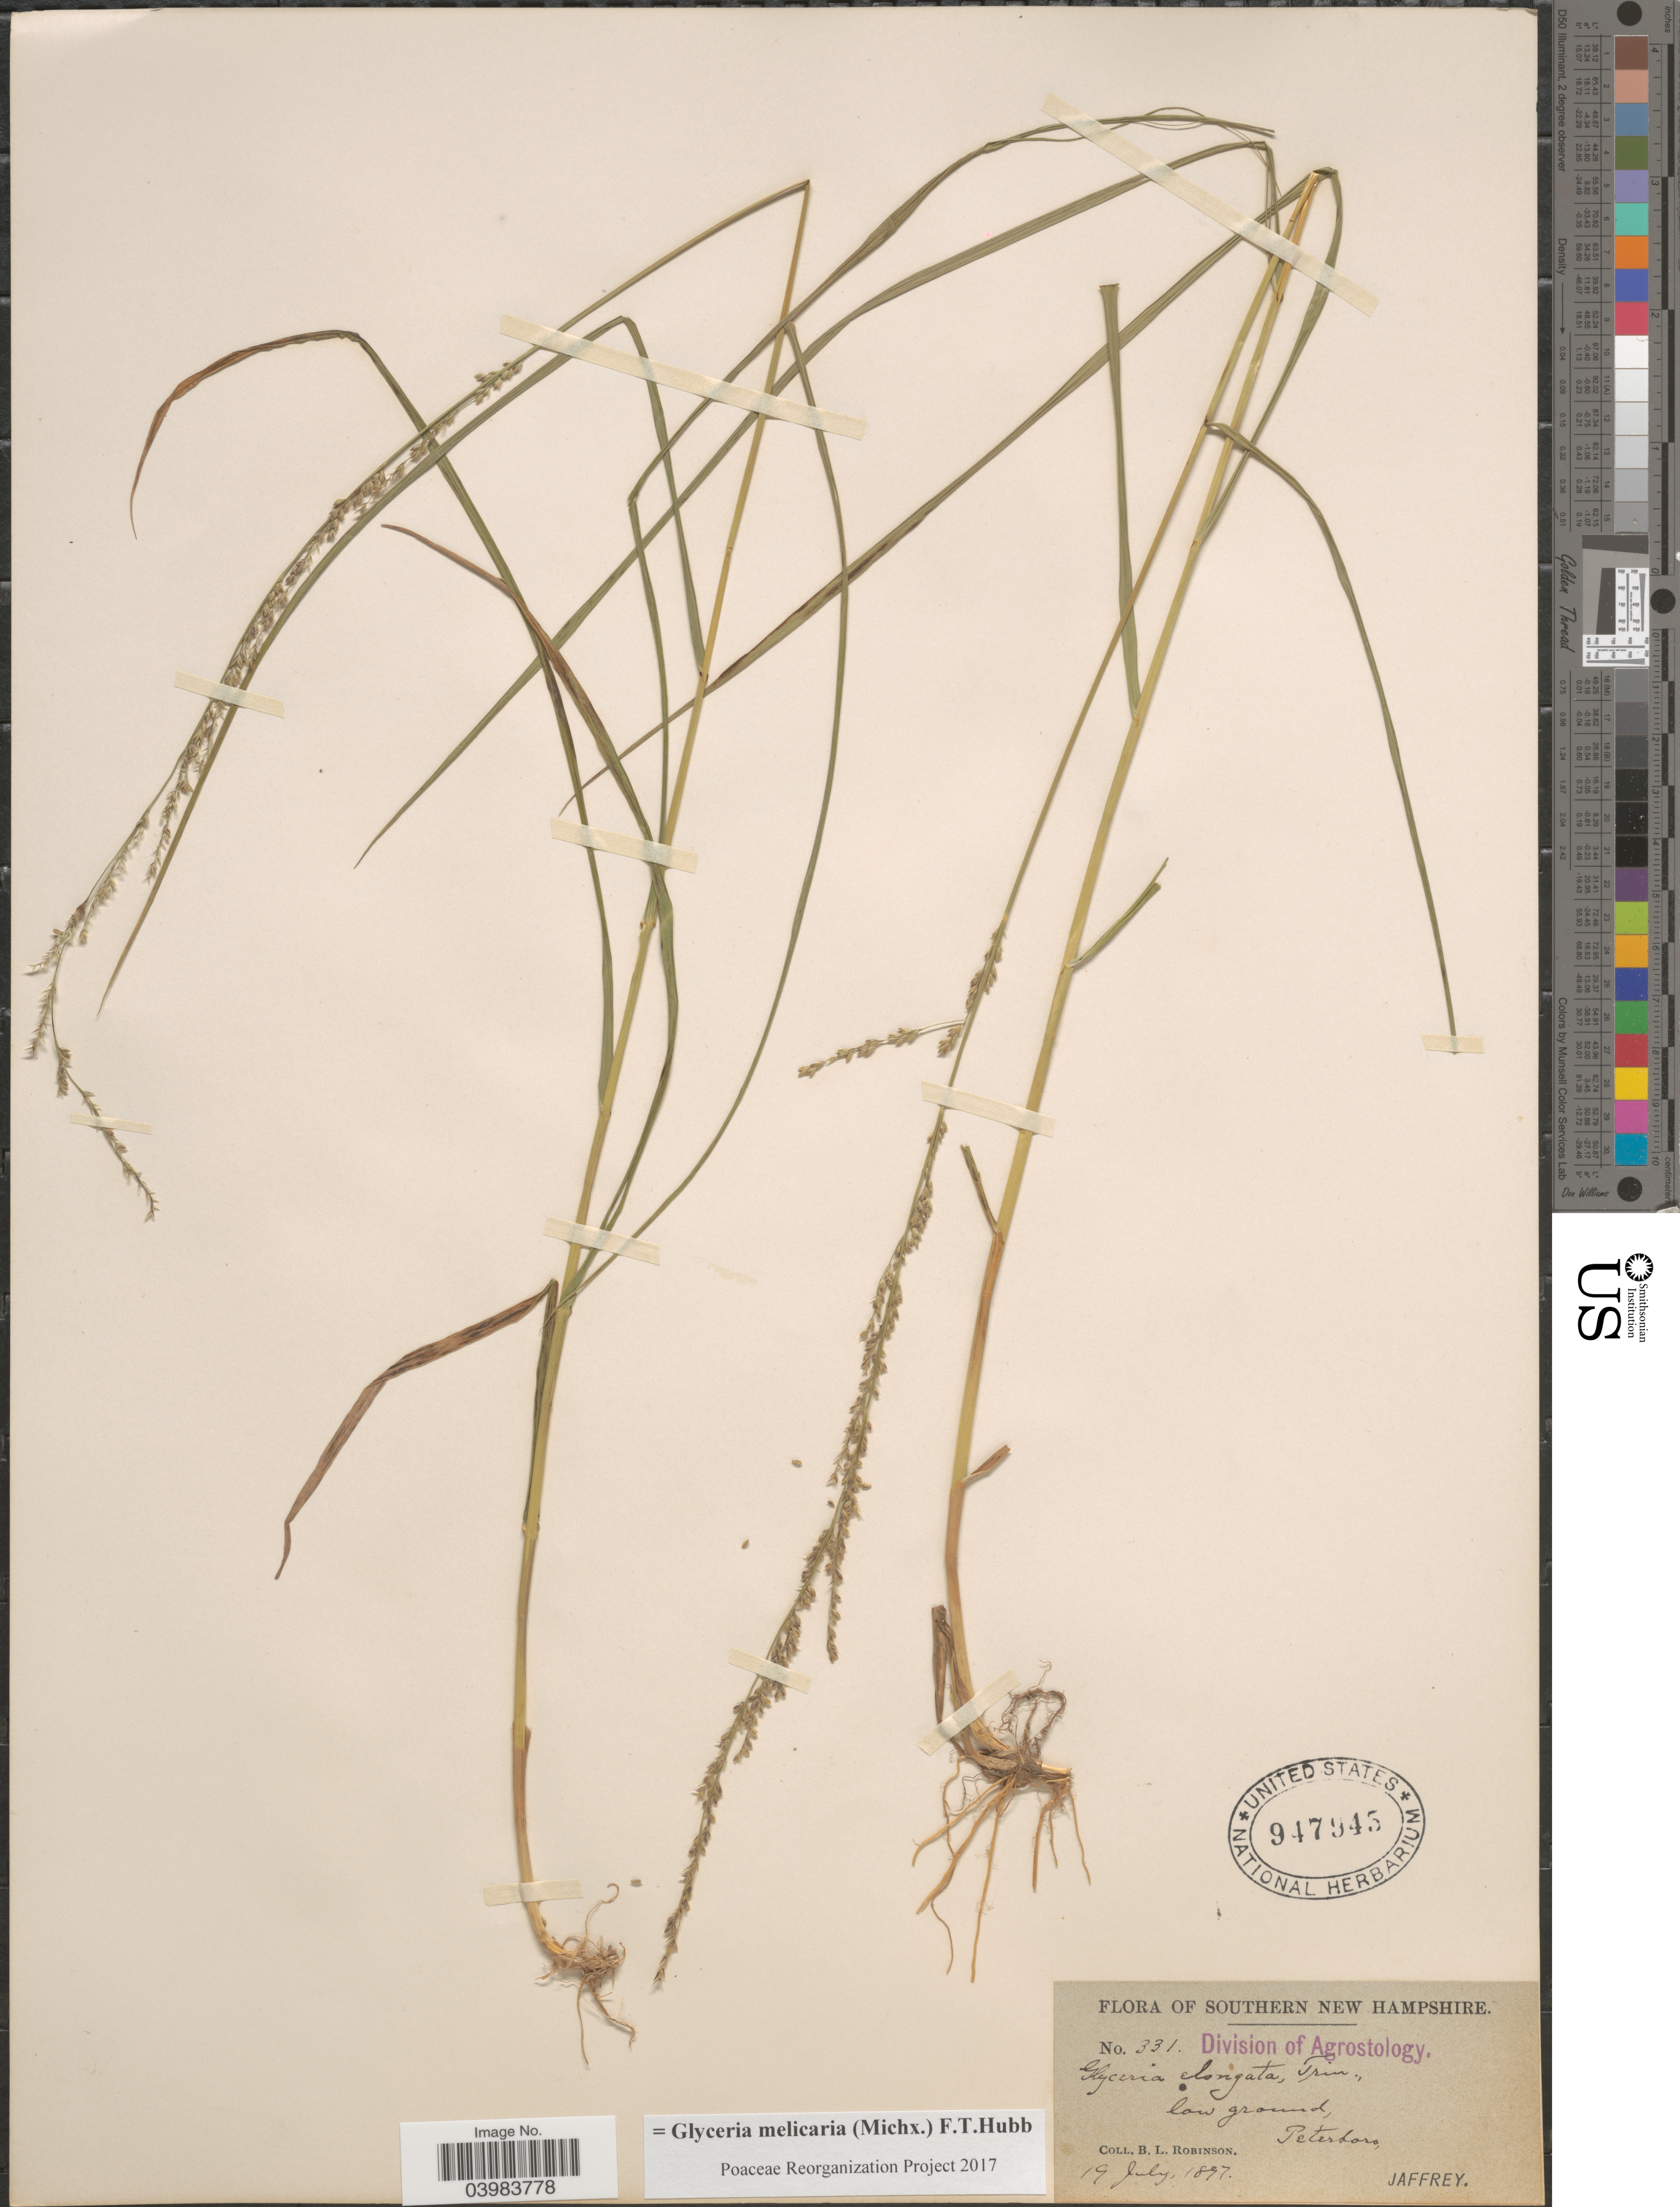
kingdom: Plantae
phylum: Tracheophyta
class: Liliopsida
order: Poales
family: Poaceae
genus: Glyceria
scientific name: Glyceria melicaria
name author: (Michx.) F.T. Hubb.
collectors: B. L. Robinson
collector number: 331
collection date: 1897-07-19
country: United States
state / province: New Hampshire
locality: Southern New Hampshire. Peterboro, Jaffrey.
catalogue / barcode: US 947945